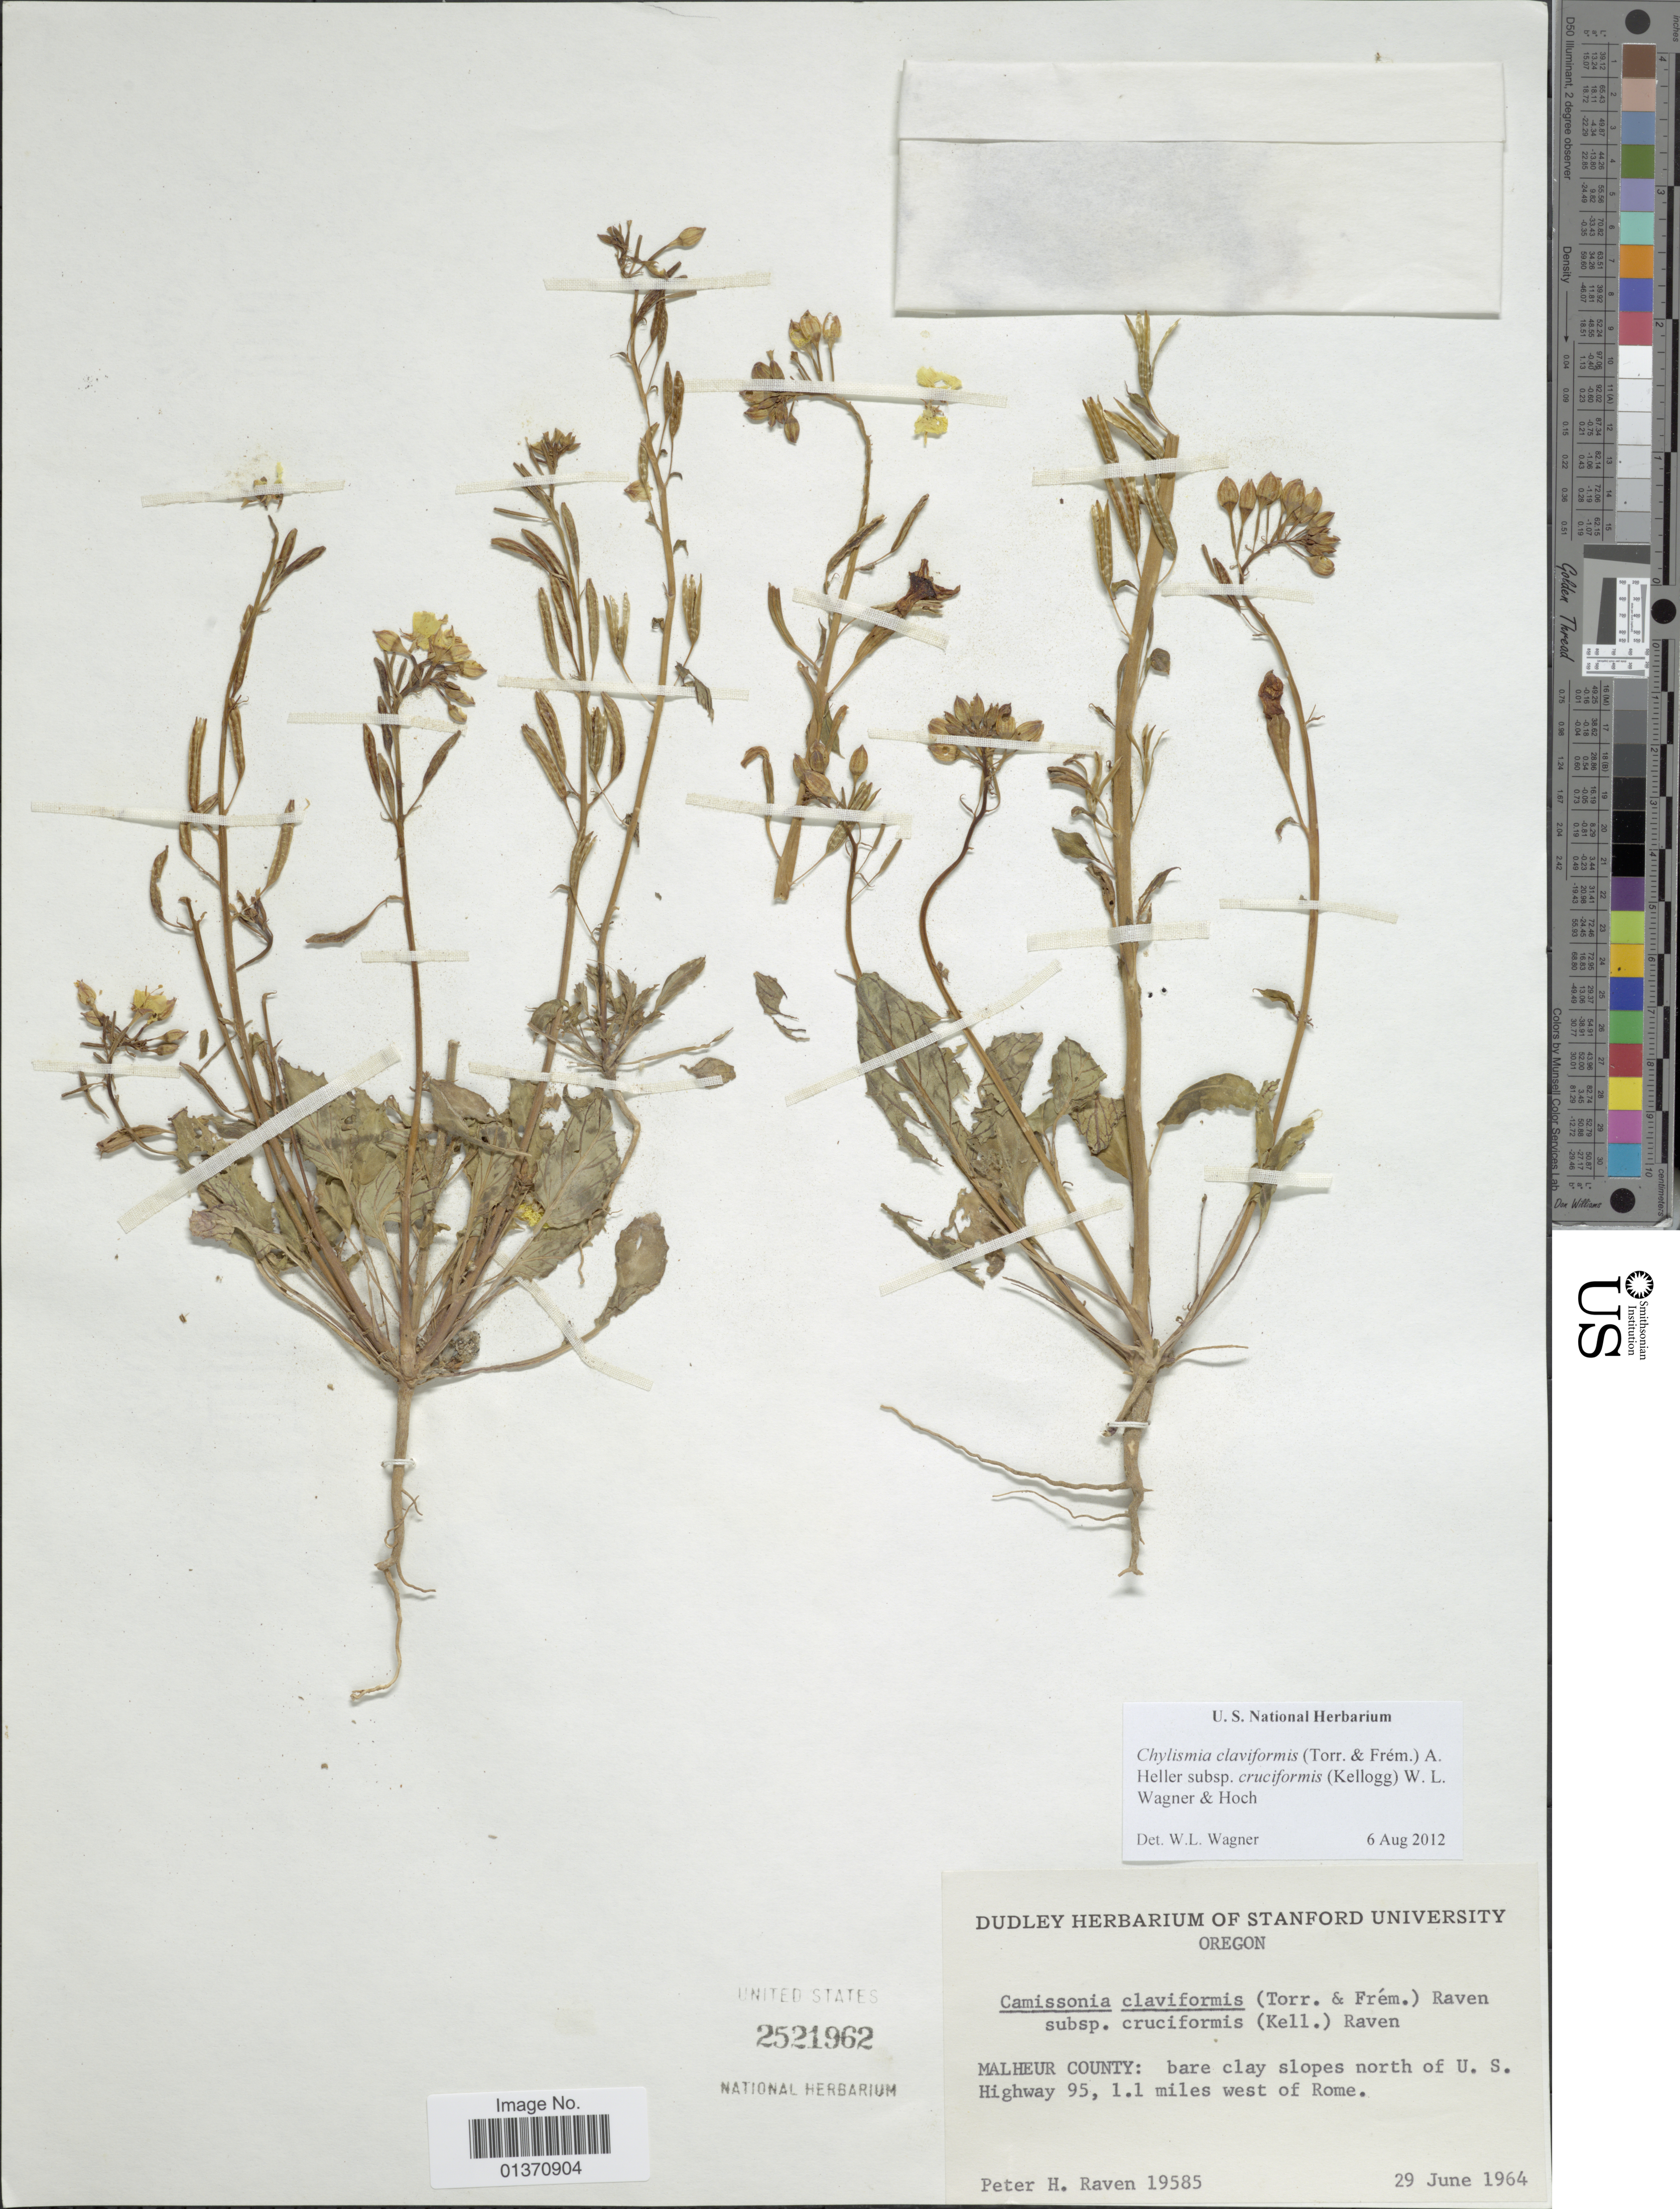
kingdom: Plantae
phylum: Tracheophyta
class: Magnoliopsida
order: Myrtales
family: Onagraceae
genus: Chylismia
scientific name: Chylismia claviformis subsp. cruciformis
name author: (Kellog) W.L. Wagner & Hoch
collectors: P. H. Raven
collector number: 19585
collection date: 1964-06-29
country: United States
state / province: Oregon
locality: Malheur County: bare clay slopes north of U. S. Highway 95, 1.1 miles west of Rome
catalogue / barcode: US 2521962